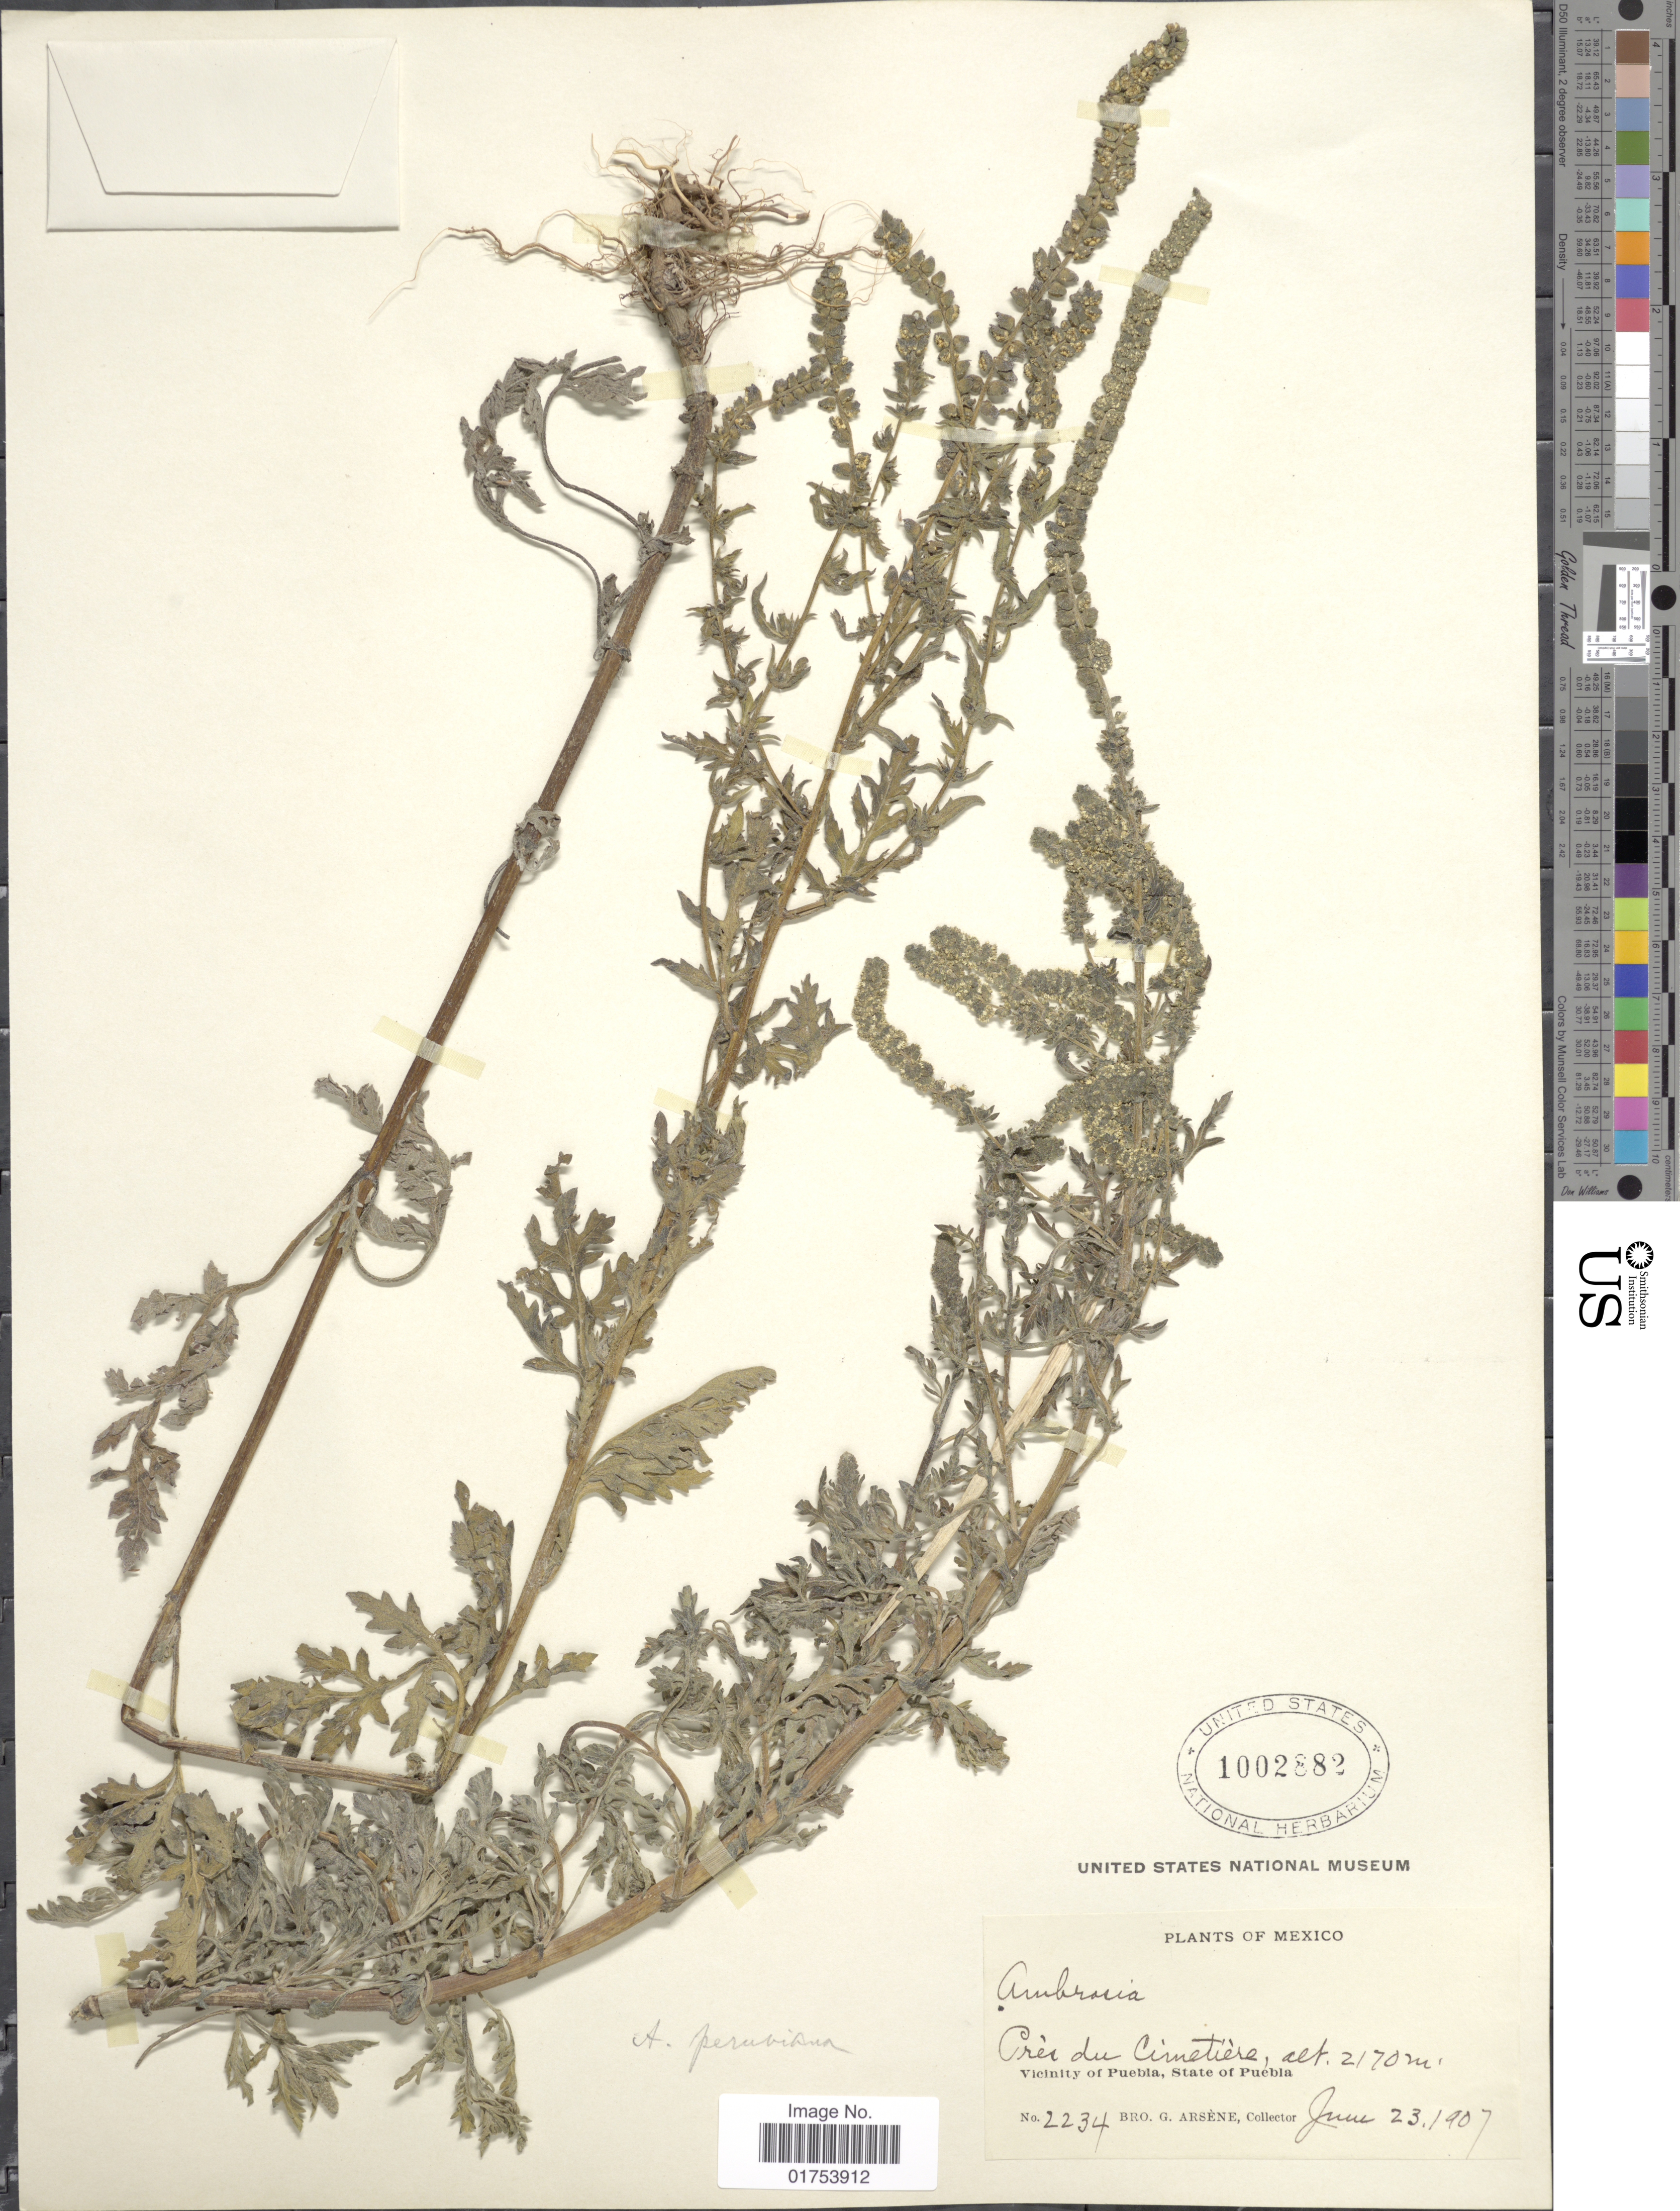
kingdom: Plantae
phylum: Tracheophyta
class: Magnoliopsida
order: Asterales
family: Asteraceae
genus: Ambrosia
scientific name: Ambrosia peruviana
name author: Willd.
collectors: Bro. G. Arsène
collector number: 2234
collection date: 1907-06-23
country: Mexico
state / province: Puebla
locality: Pres du Cimetiere, Vicinity of Puebla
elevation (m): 2170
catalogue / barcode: US 1002882